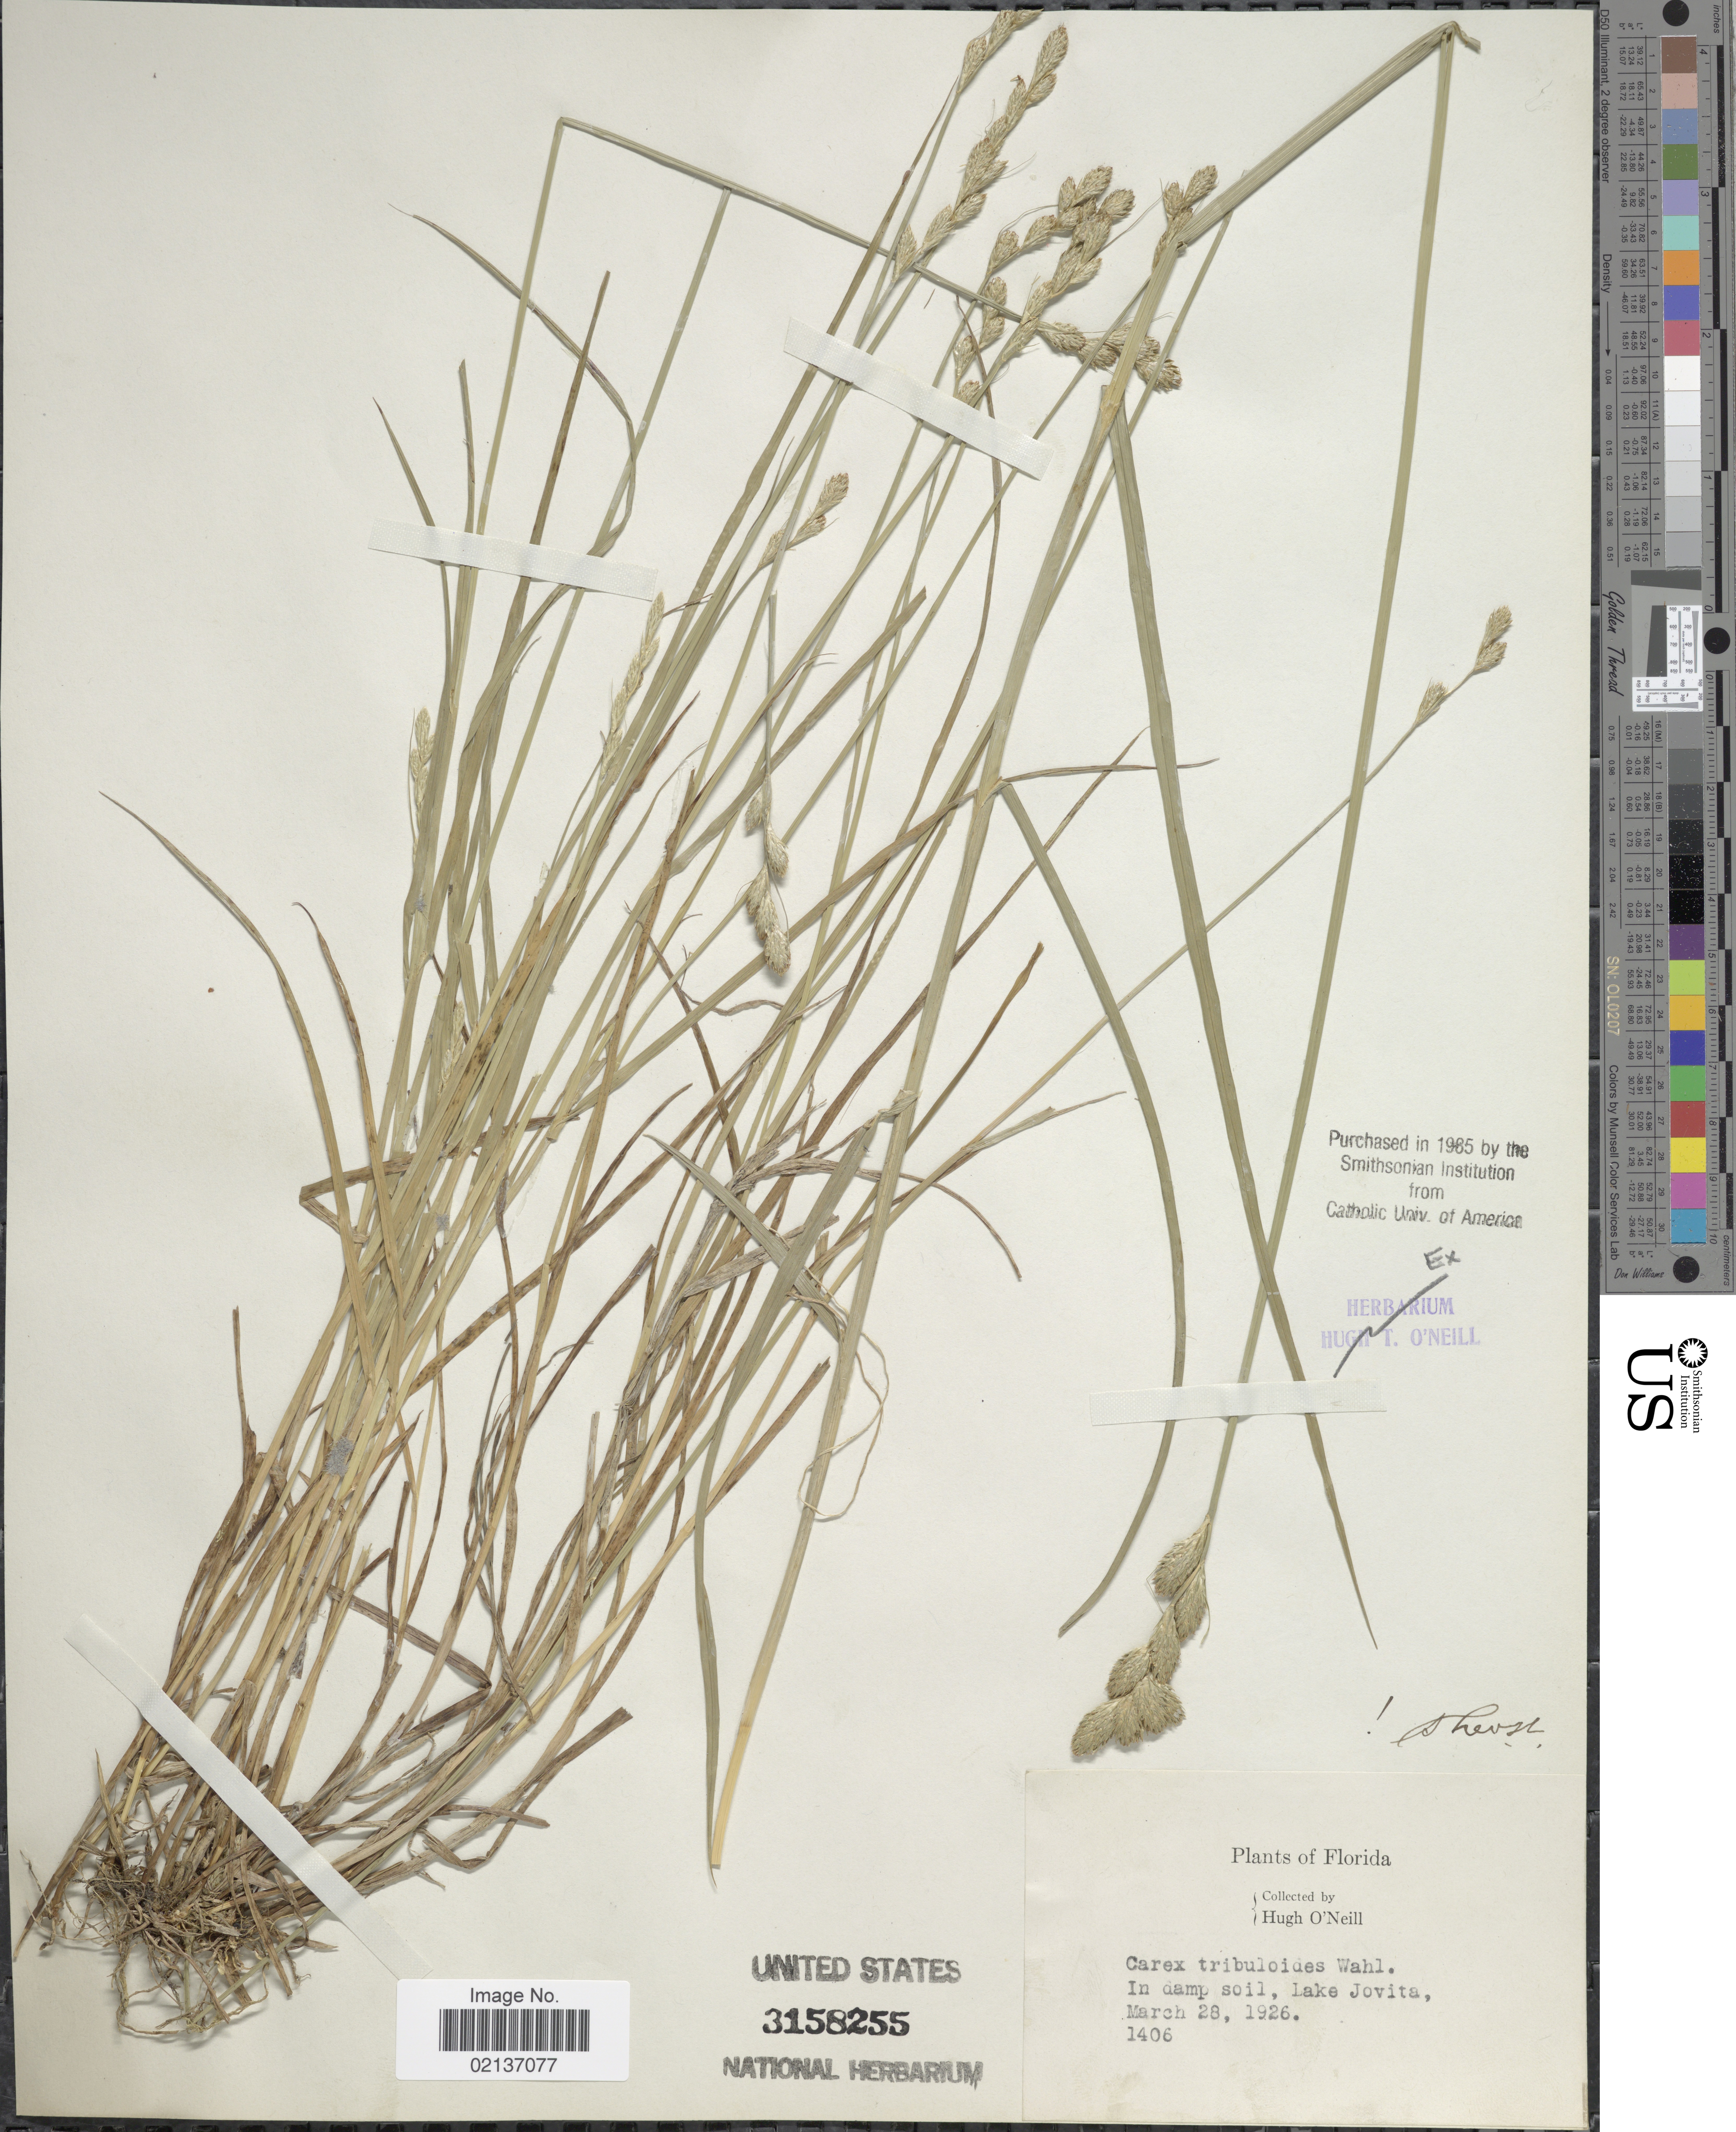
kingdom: Plantae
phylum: Tracheophyta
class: Liliopsida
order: Poales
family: Cyperaceae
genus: Carex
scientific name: Carex tribuloides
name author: Wahlenb.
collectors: H. O'Neill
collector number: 1406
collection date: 1926-03-28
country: United States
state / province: Florida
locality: Lake Jovita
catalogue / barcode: US 3158255